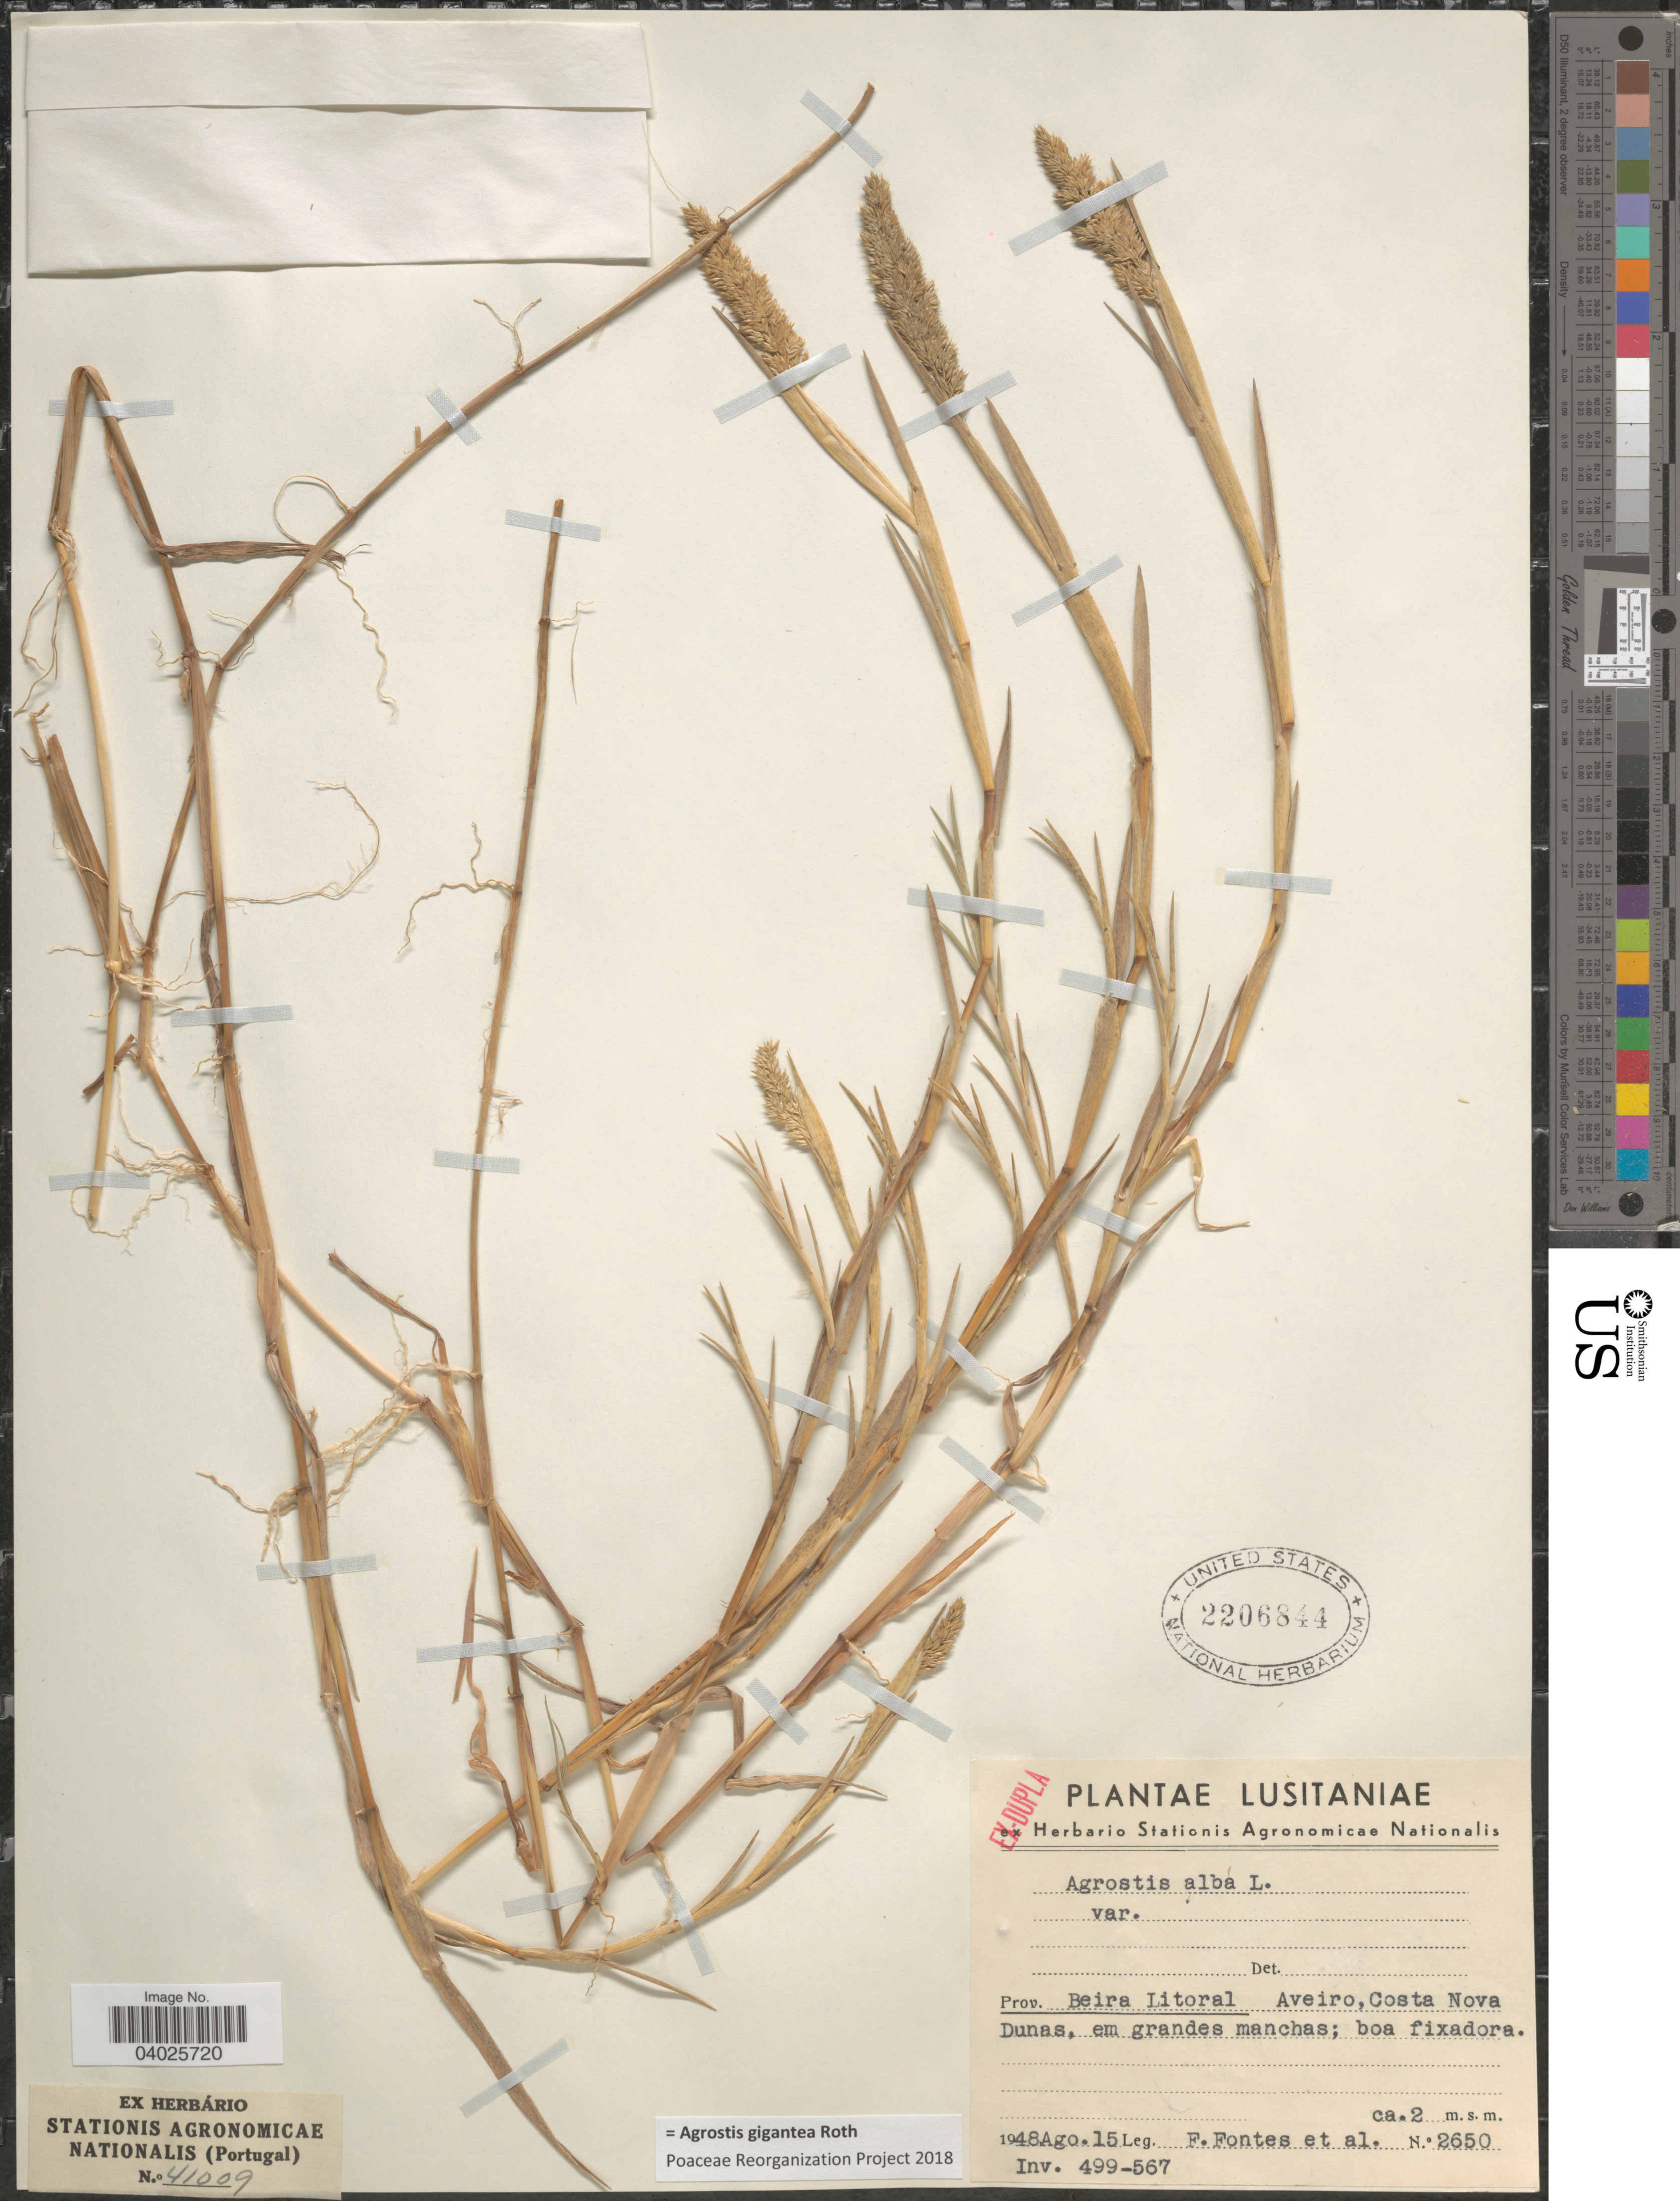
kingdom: Plantae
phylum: Tracheophyta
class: Liliopsida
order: Poales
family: Poaceae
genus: Agrostis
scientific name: Agrostis gigantea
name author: Roth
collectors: Fontes, F. & et al.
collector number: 2650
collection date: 1948-08-15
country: Portugal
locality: Lusitaniae. Prov. Beira Litoral Aveiro, Costa Nova Dunas, em grandes manchas; boa fixadora.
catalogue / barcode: US 2206844